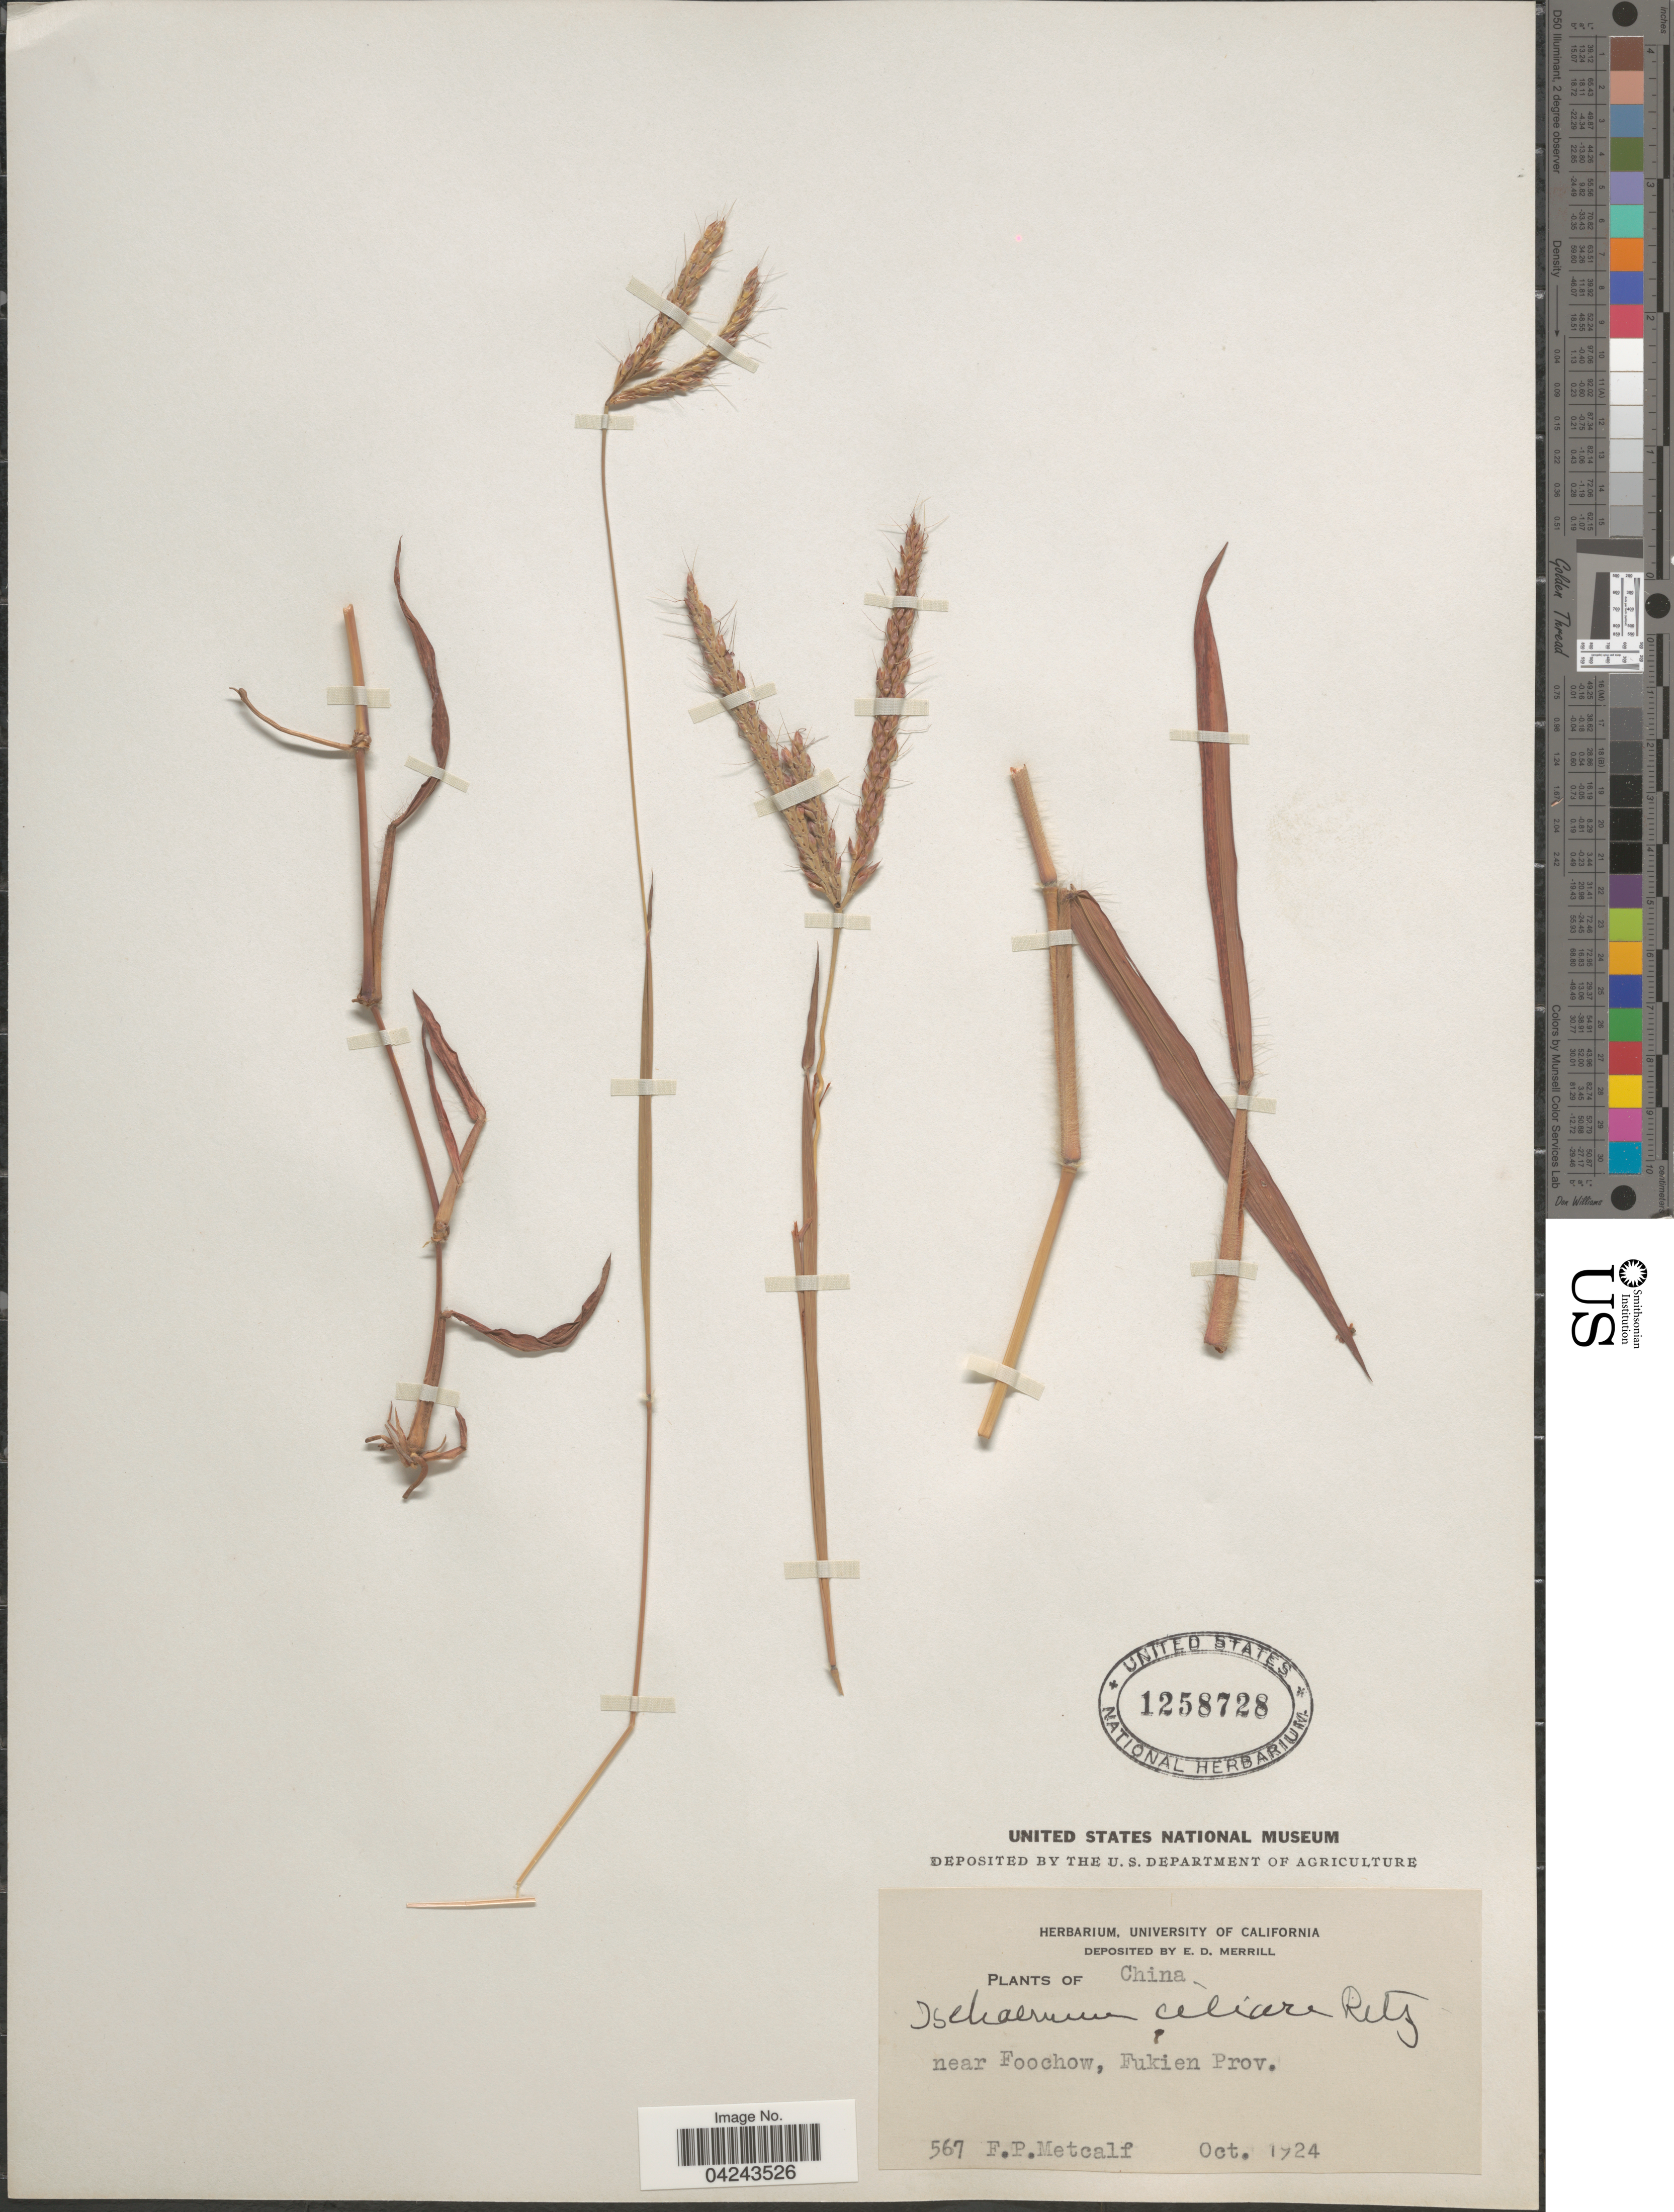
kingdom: Plantae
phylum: Tracheophyta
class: Liliopsida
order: Poales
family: Poaceae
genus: Ischaemum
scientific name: Ischaemum ciliare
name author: Retz.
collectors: F. Metcalf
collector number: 567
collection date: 1924-10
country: China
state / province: Fujian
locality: Near Foochow, Fukien Prov.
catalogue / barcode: US 1258728